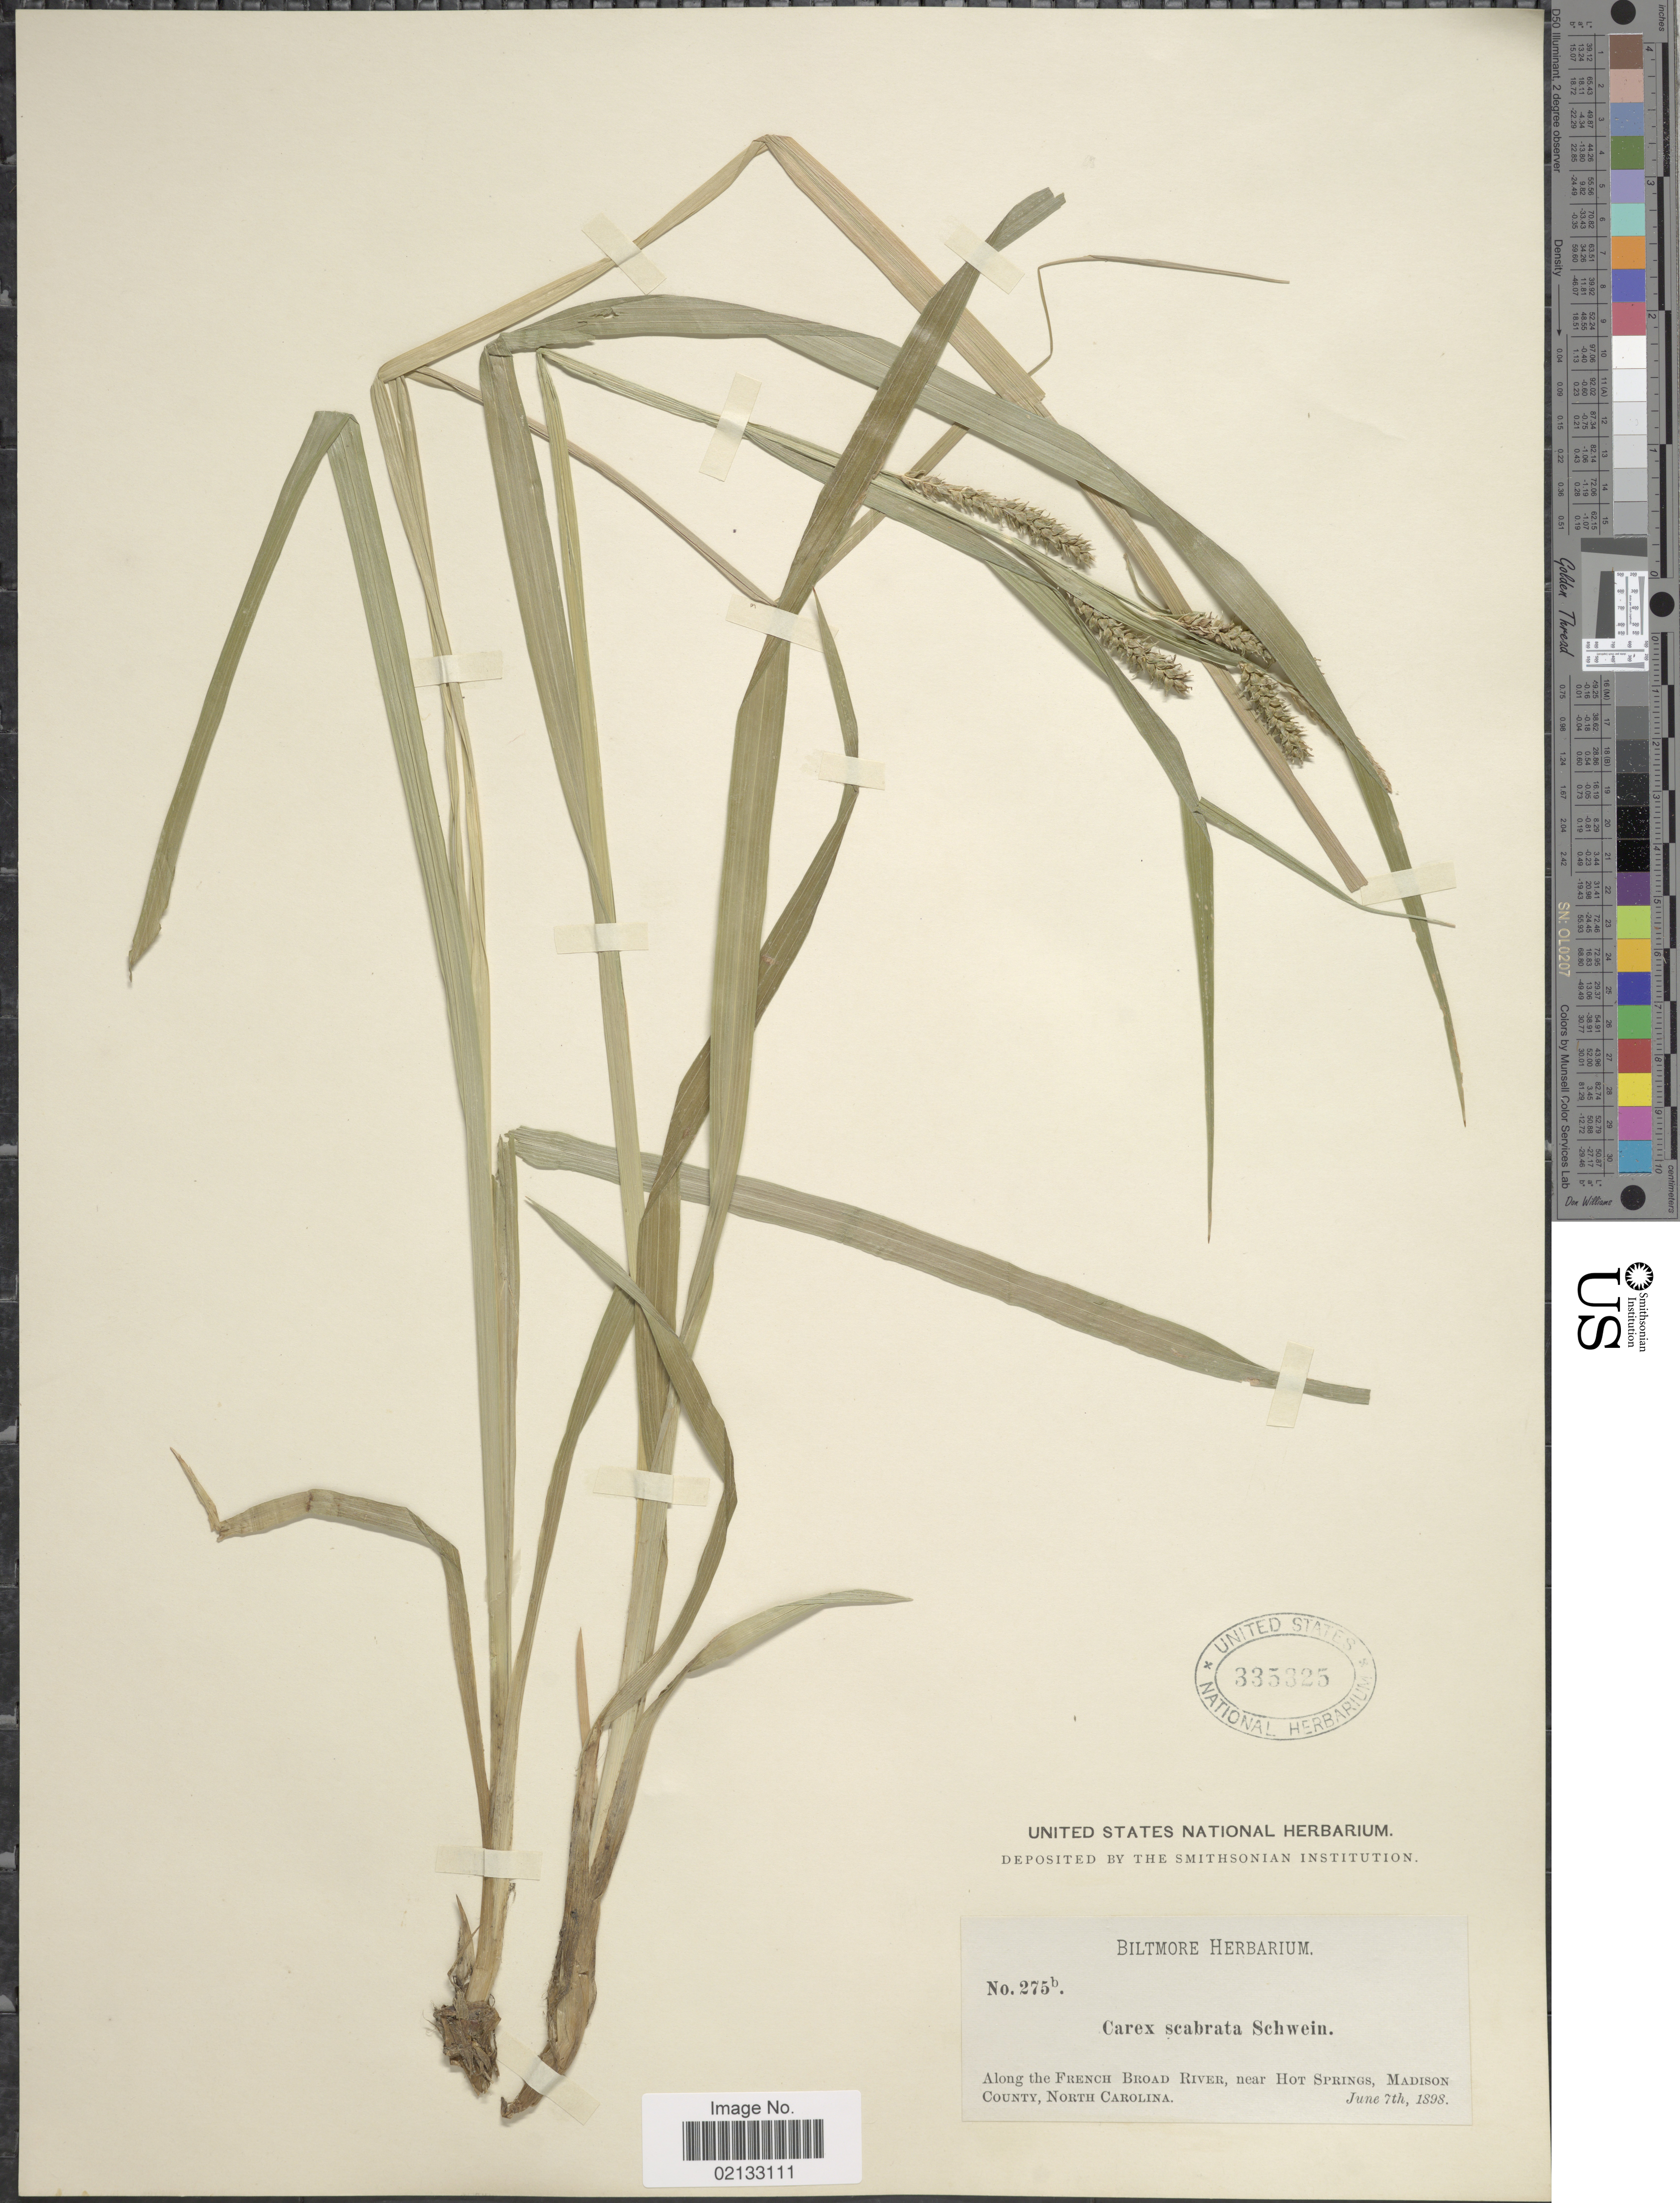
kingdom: Plantae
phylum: Tracheophyta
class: Liliopsida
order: Poales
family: Cyperaceae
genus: Carex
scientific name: Carex scabrata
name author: Schwein.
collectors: ex herb. Biltmore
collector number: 275b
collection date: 1898-06-07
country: United States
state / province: North Carolina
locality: Along the French Broad River, near Hot Springs, Madison County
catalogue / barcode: US 335325